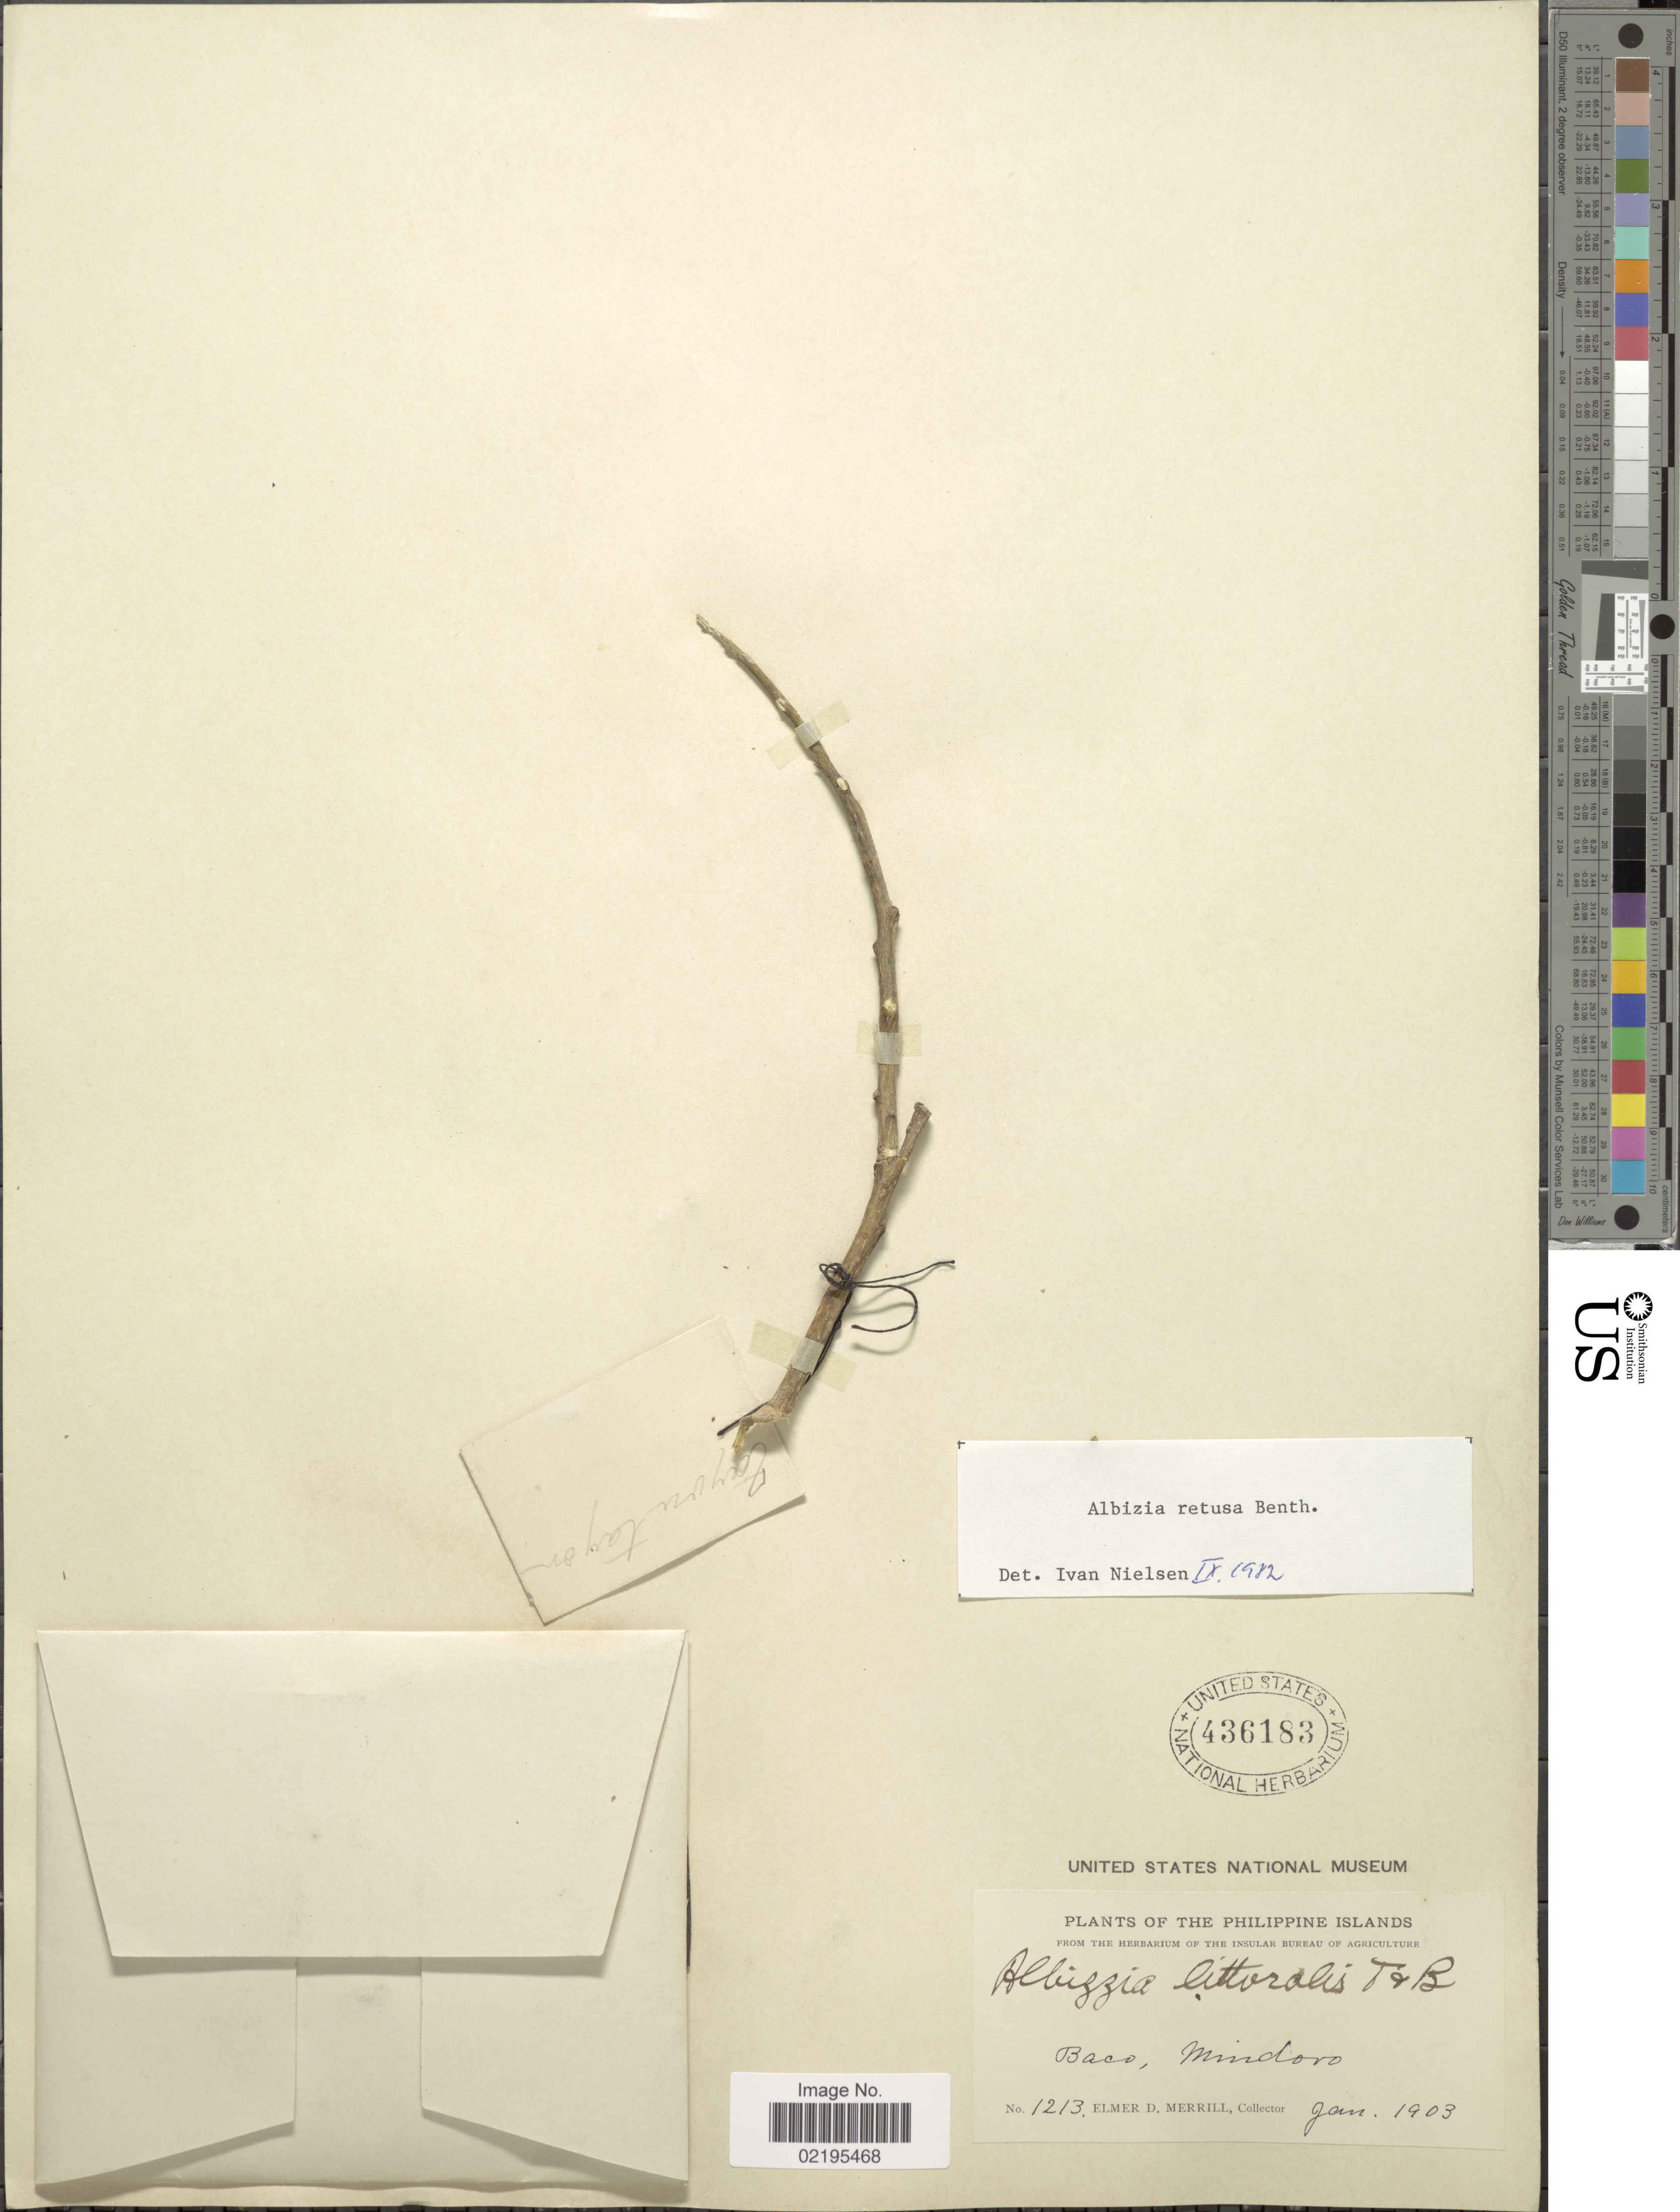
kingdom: Plantae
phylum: Tracheophyta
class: Magnoliopsida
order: Fabales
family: Fabaceae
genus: Albizia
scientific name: Albizia retusa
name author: Benth.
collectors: E. D. Merrill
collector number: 1213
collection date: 1903-01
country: Philippines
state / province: Mimaropa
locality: Baco, Mindoro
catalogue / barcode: US 436183